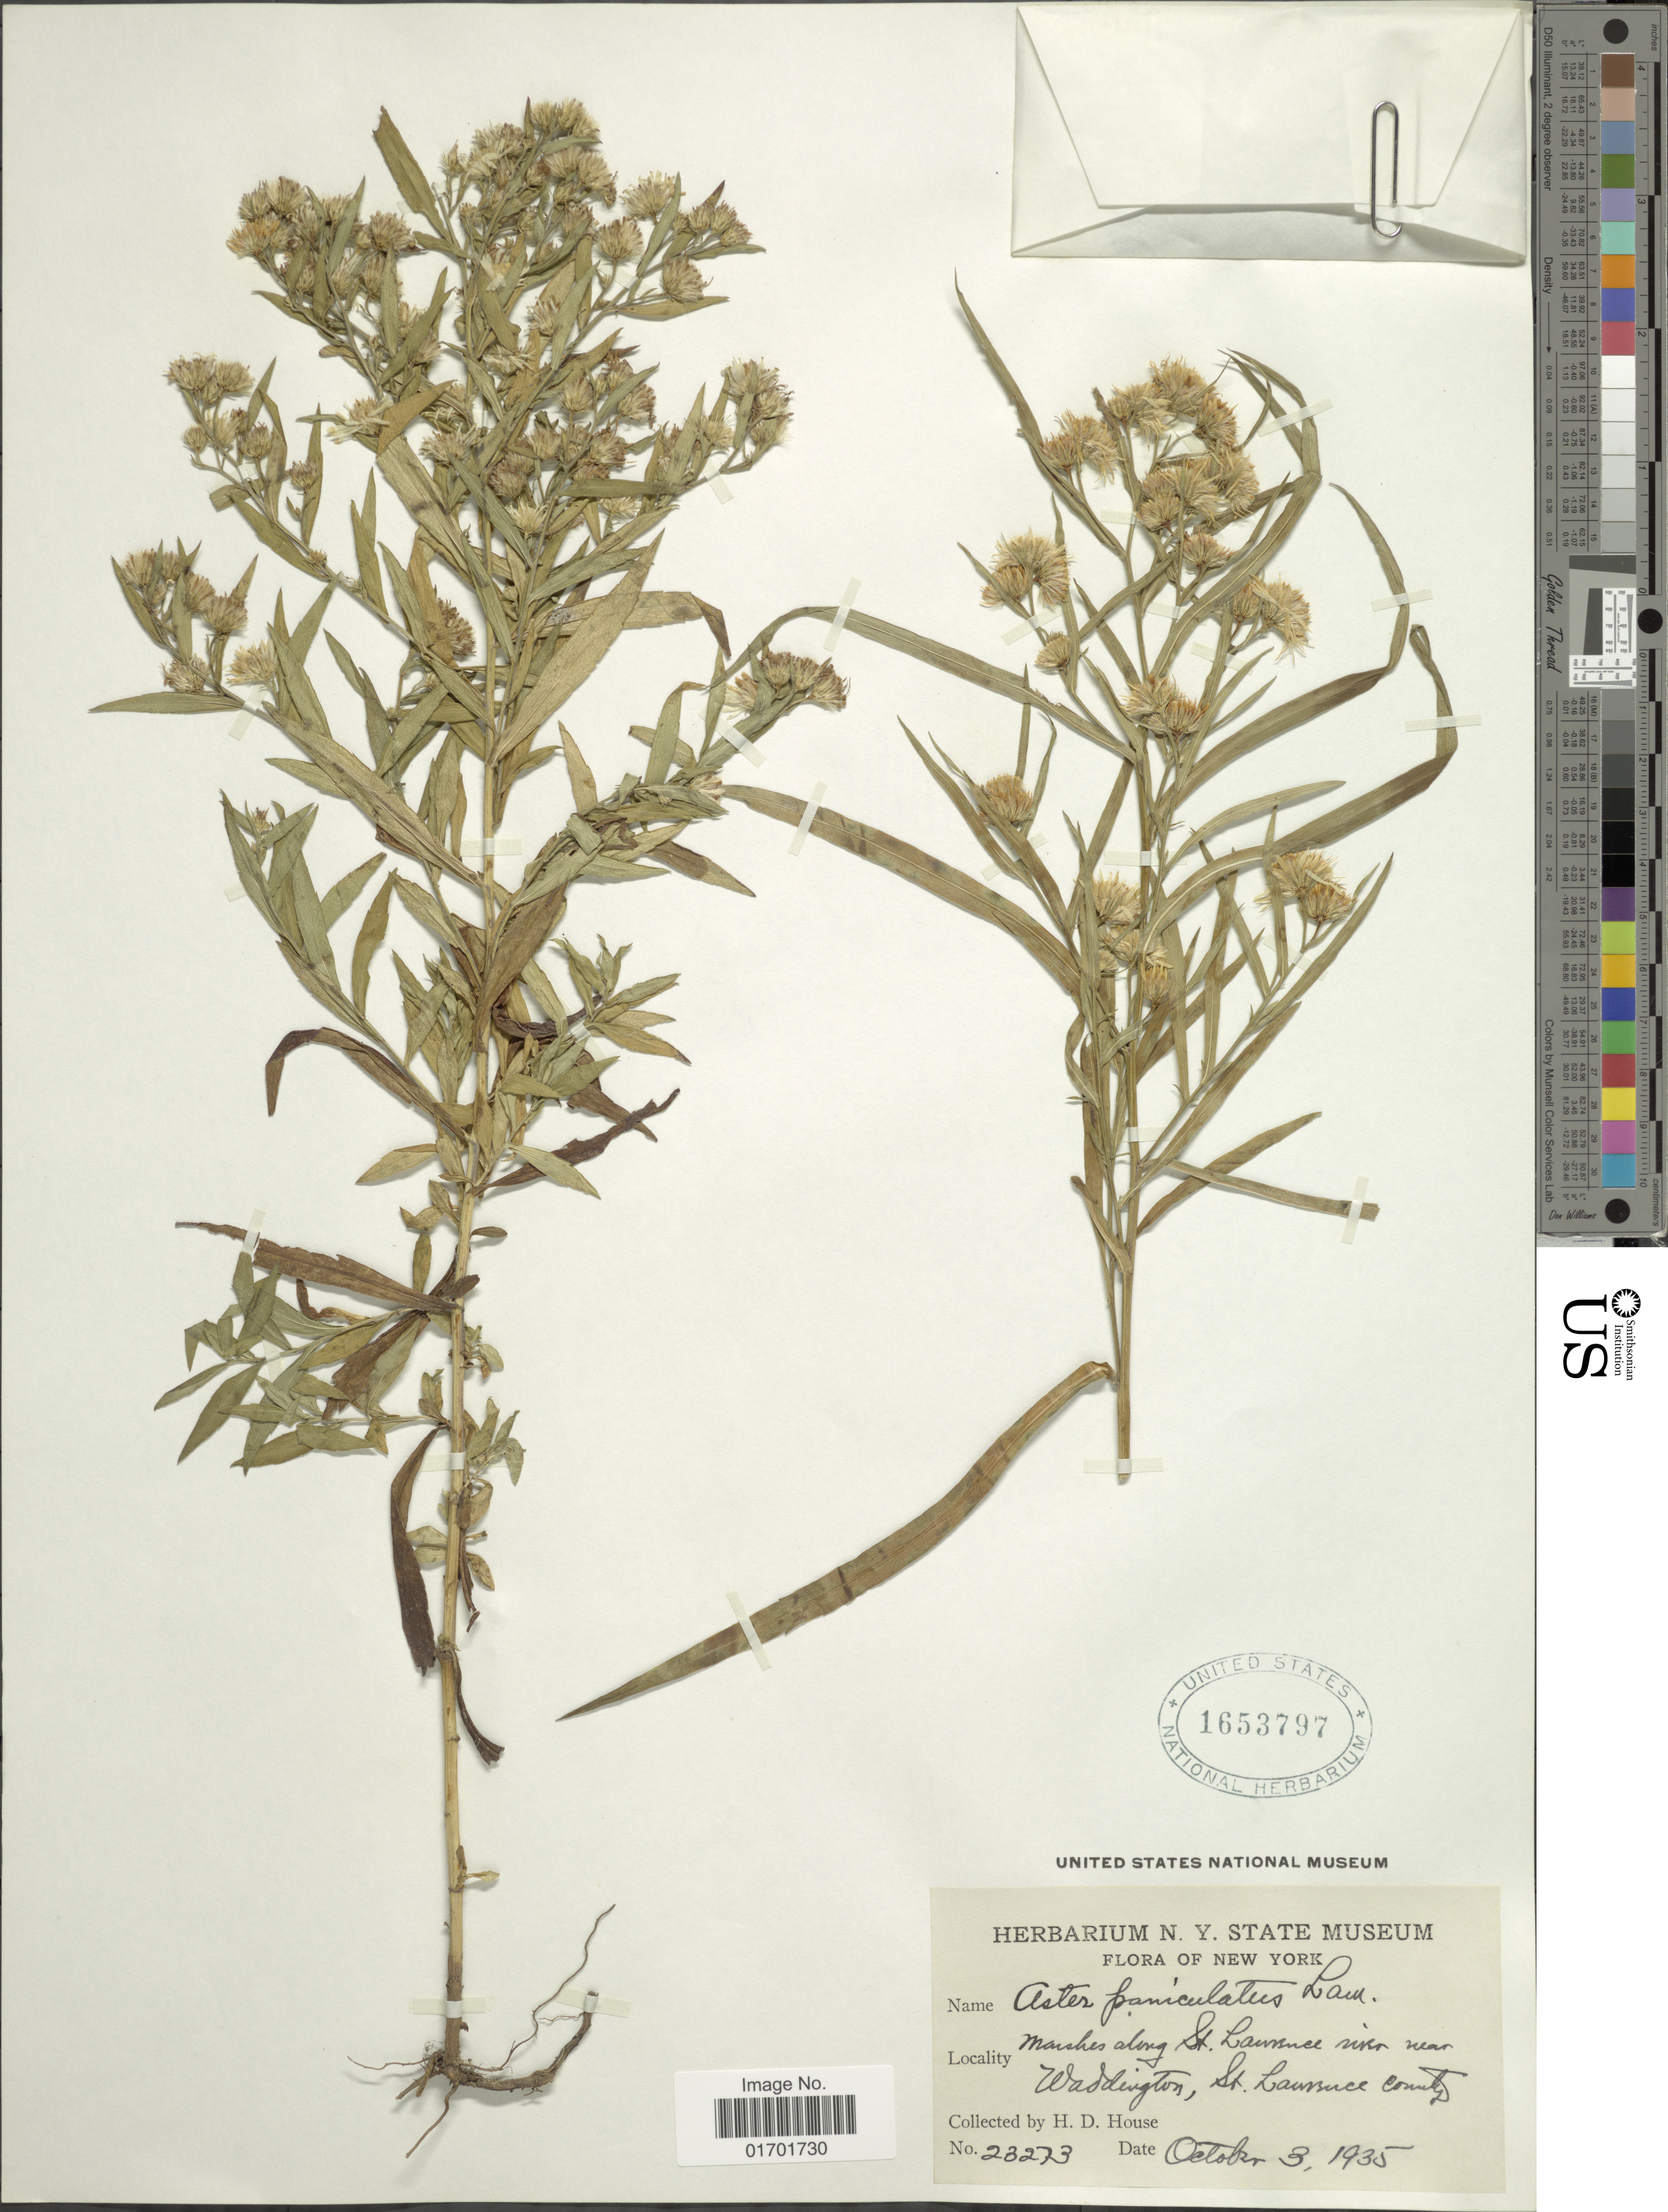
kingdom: Plantae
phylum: Tracheophyta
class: Magnoliopsida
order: Asterales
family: Asteraceae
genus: Symphyotrichum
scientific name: Symphyotrichum lanceolatum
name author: (Willd.) G.L. Nesom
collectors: H. D. House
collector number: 23273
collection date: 1935-10-03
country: United States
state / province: New York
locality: Marshes along St. Lawrence river near Waddington, St. Lawrence County.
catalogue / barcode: US 1653797